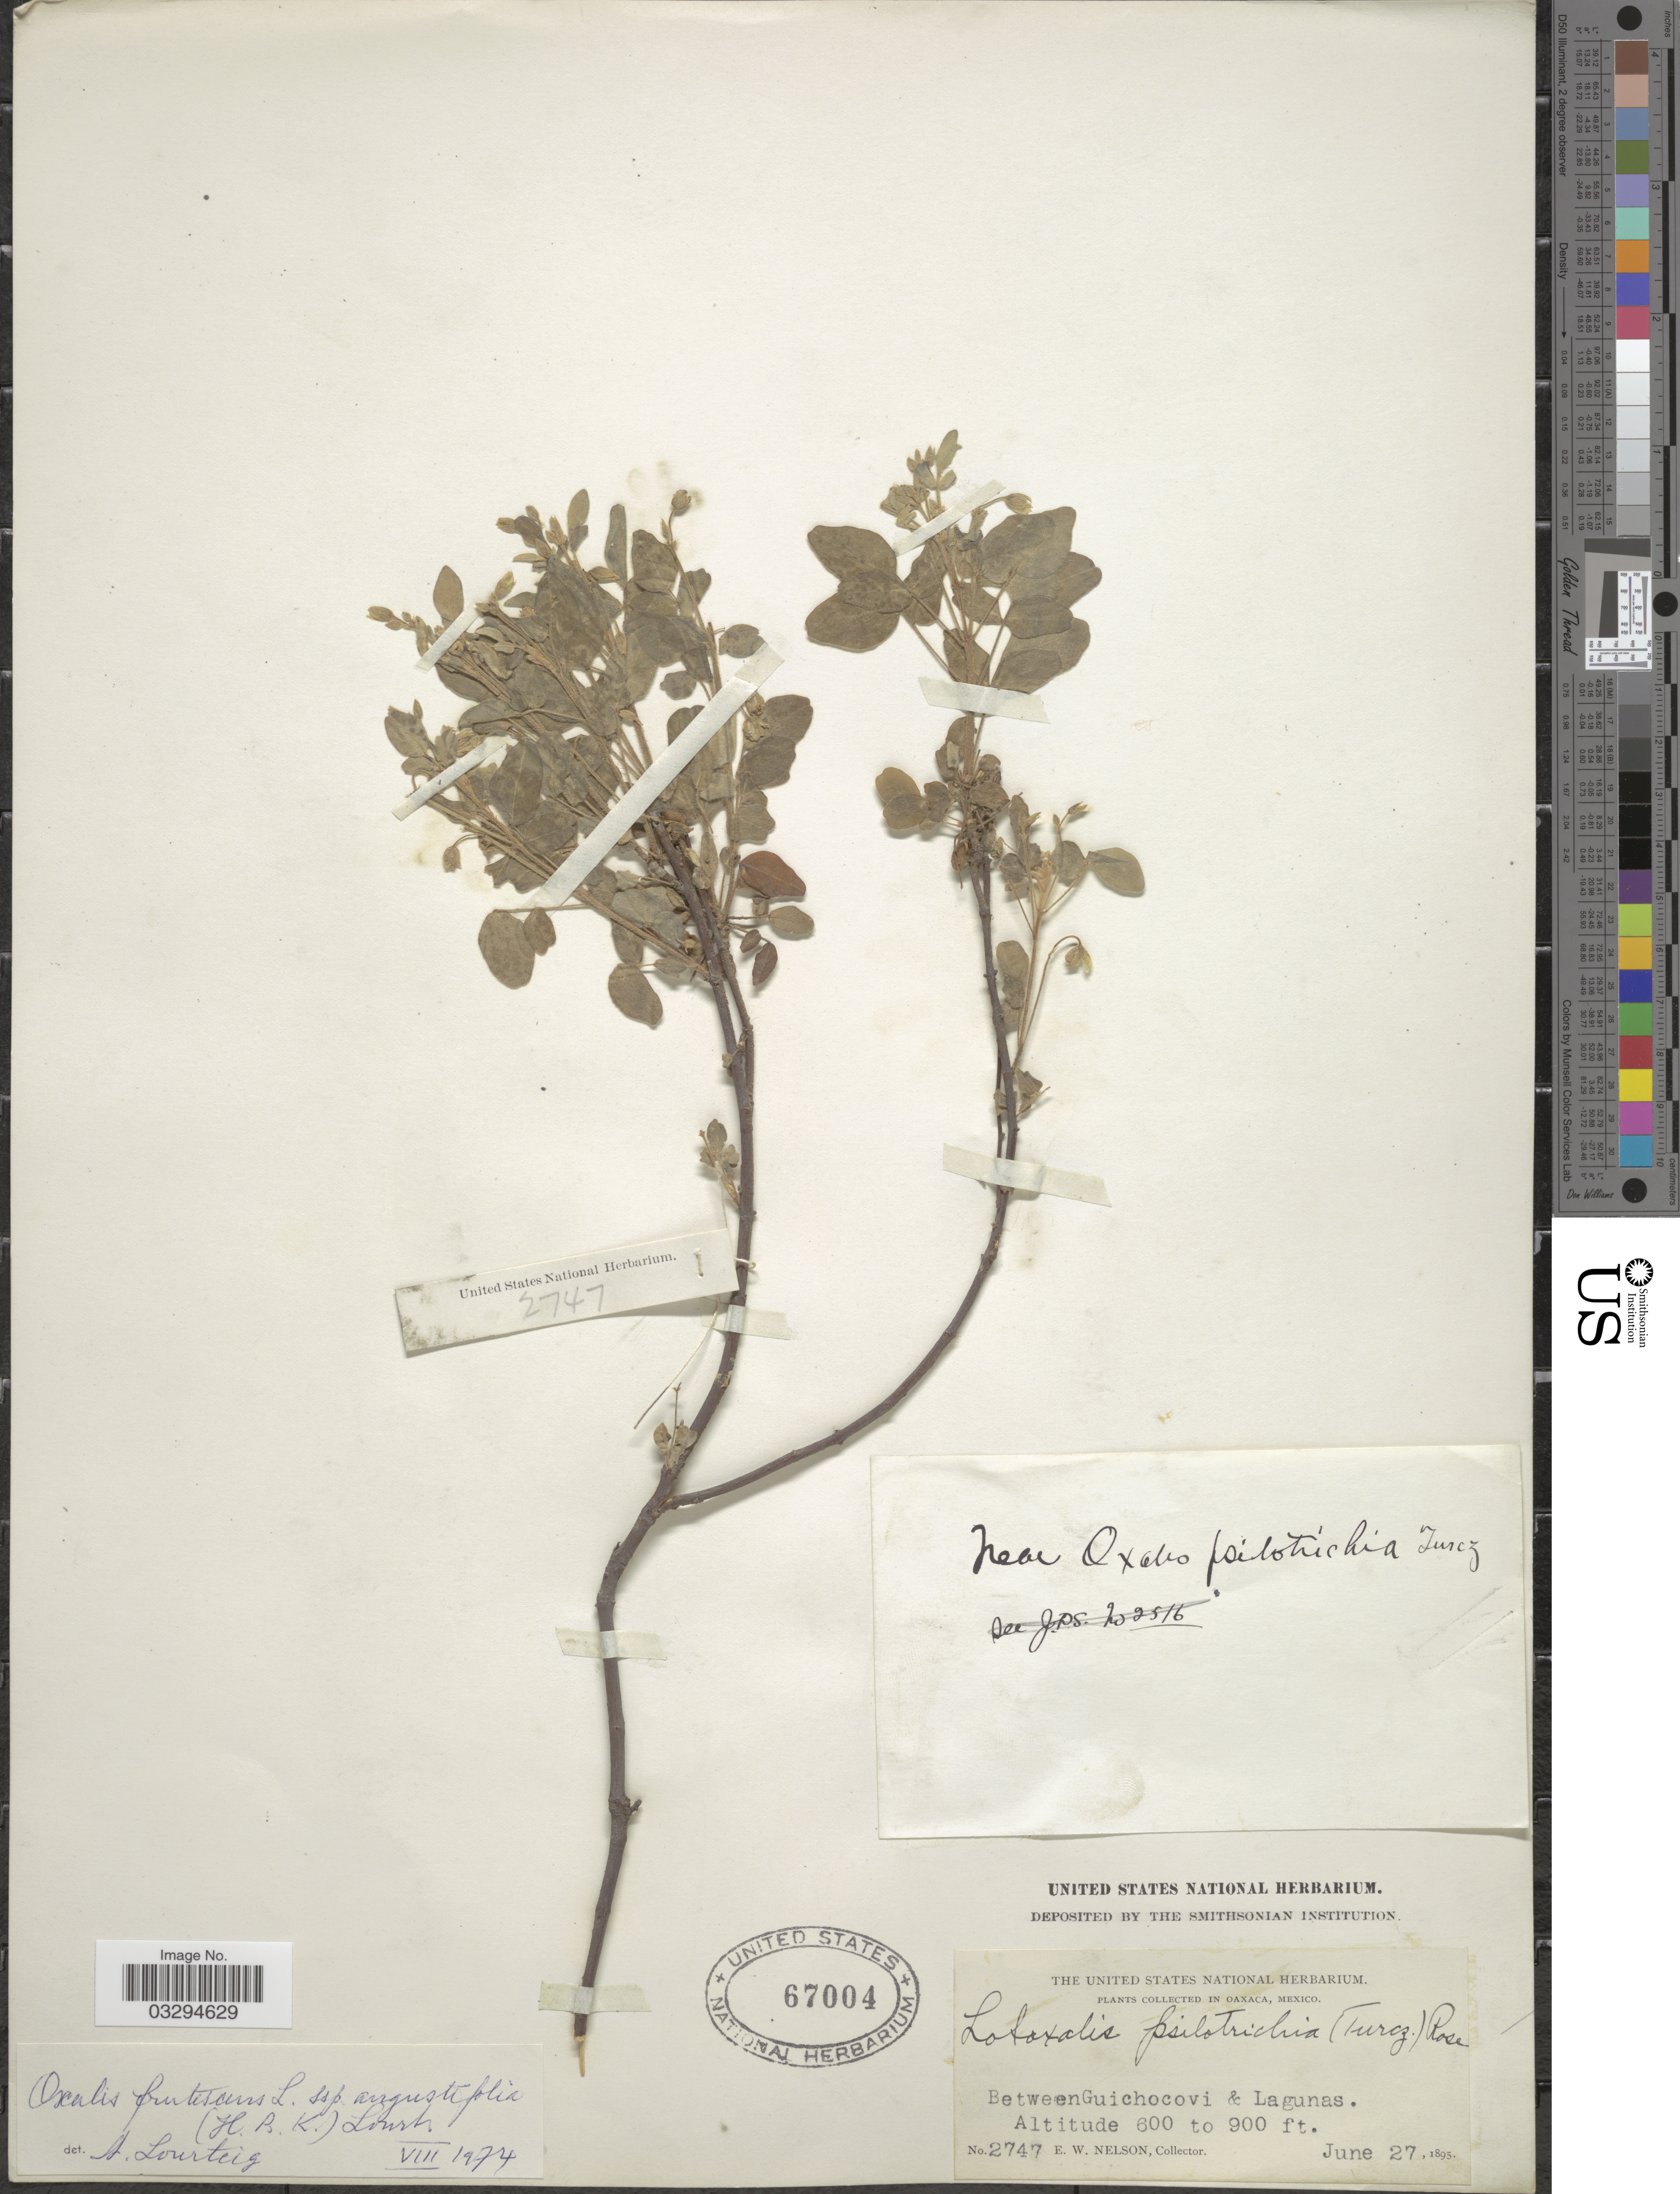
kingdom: Plantae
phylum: Tracheophyta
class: Magnoliopsida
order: Oxalidales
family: Oxalidaceae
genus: Oxalis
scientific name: Oxalis frutescens subsp. angustifolia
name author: (Kunth) Lourteig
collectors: E. W. Nelson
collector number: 2747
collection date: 1895-06-27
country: Mexico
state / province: Oaxaca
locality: Between Guichocovi & Lagunas.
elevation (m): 183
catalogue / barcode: US 67004